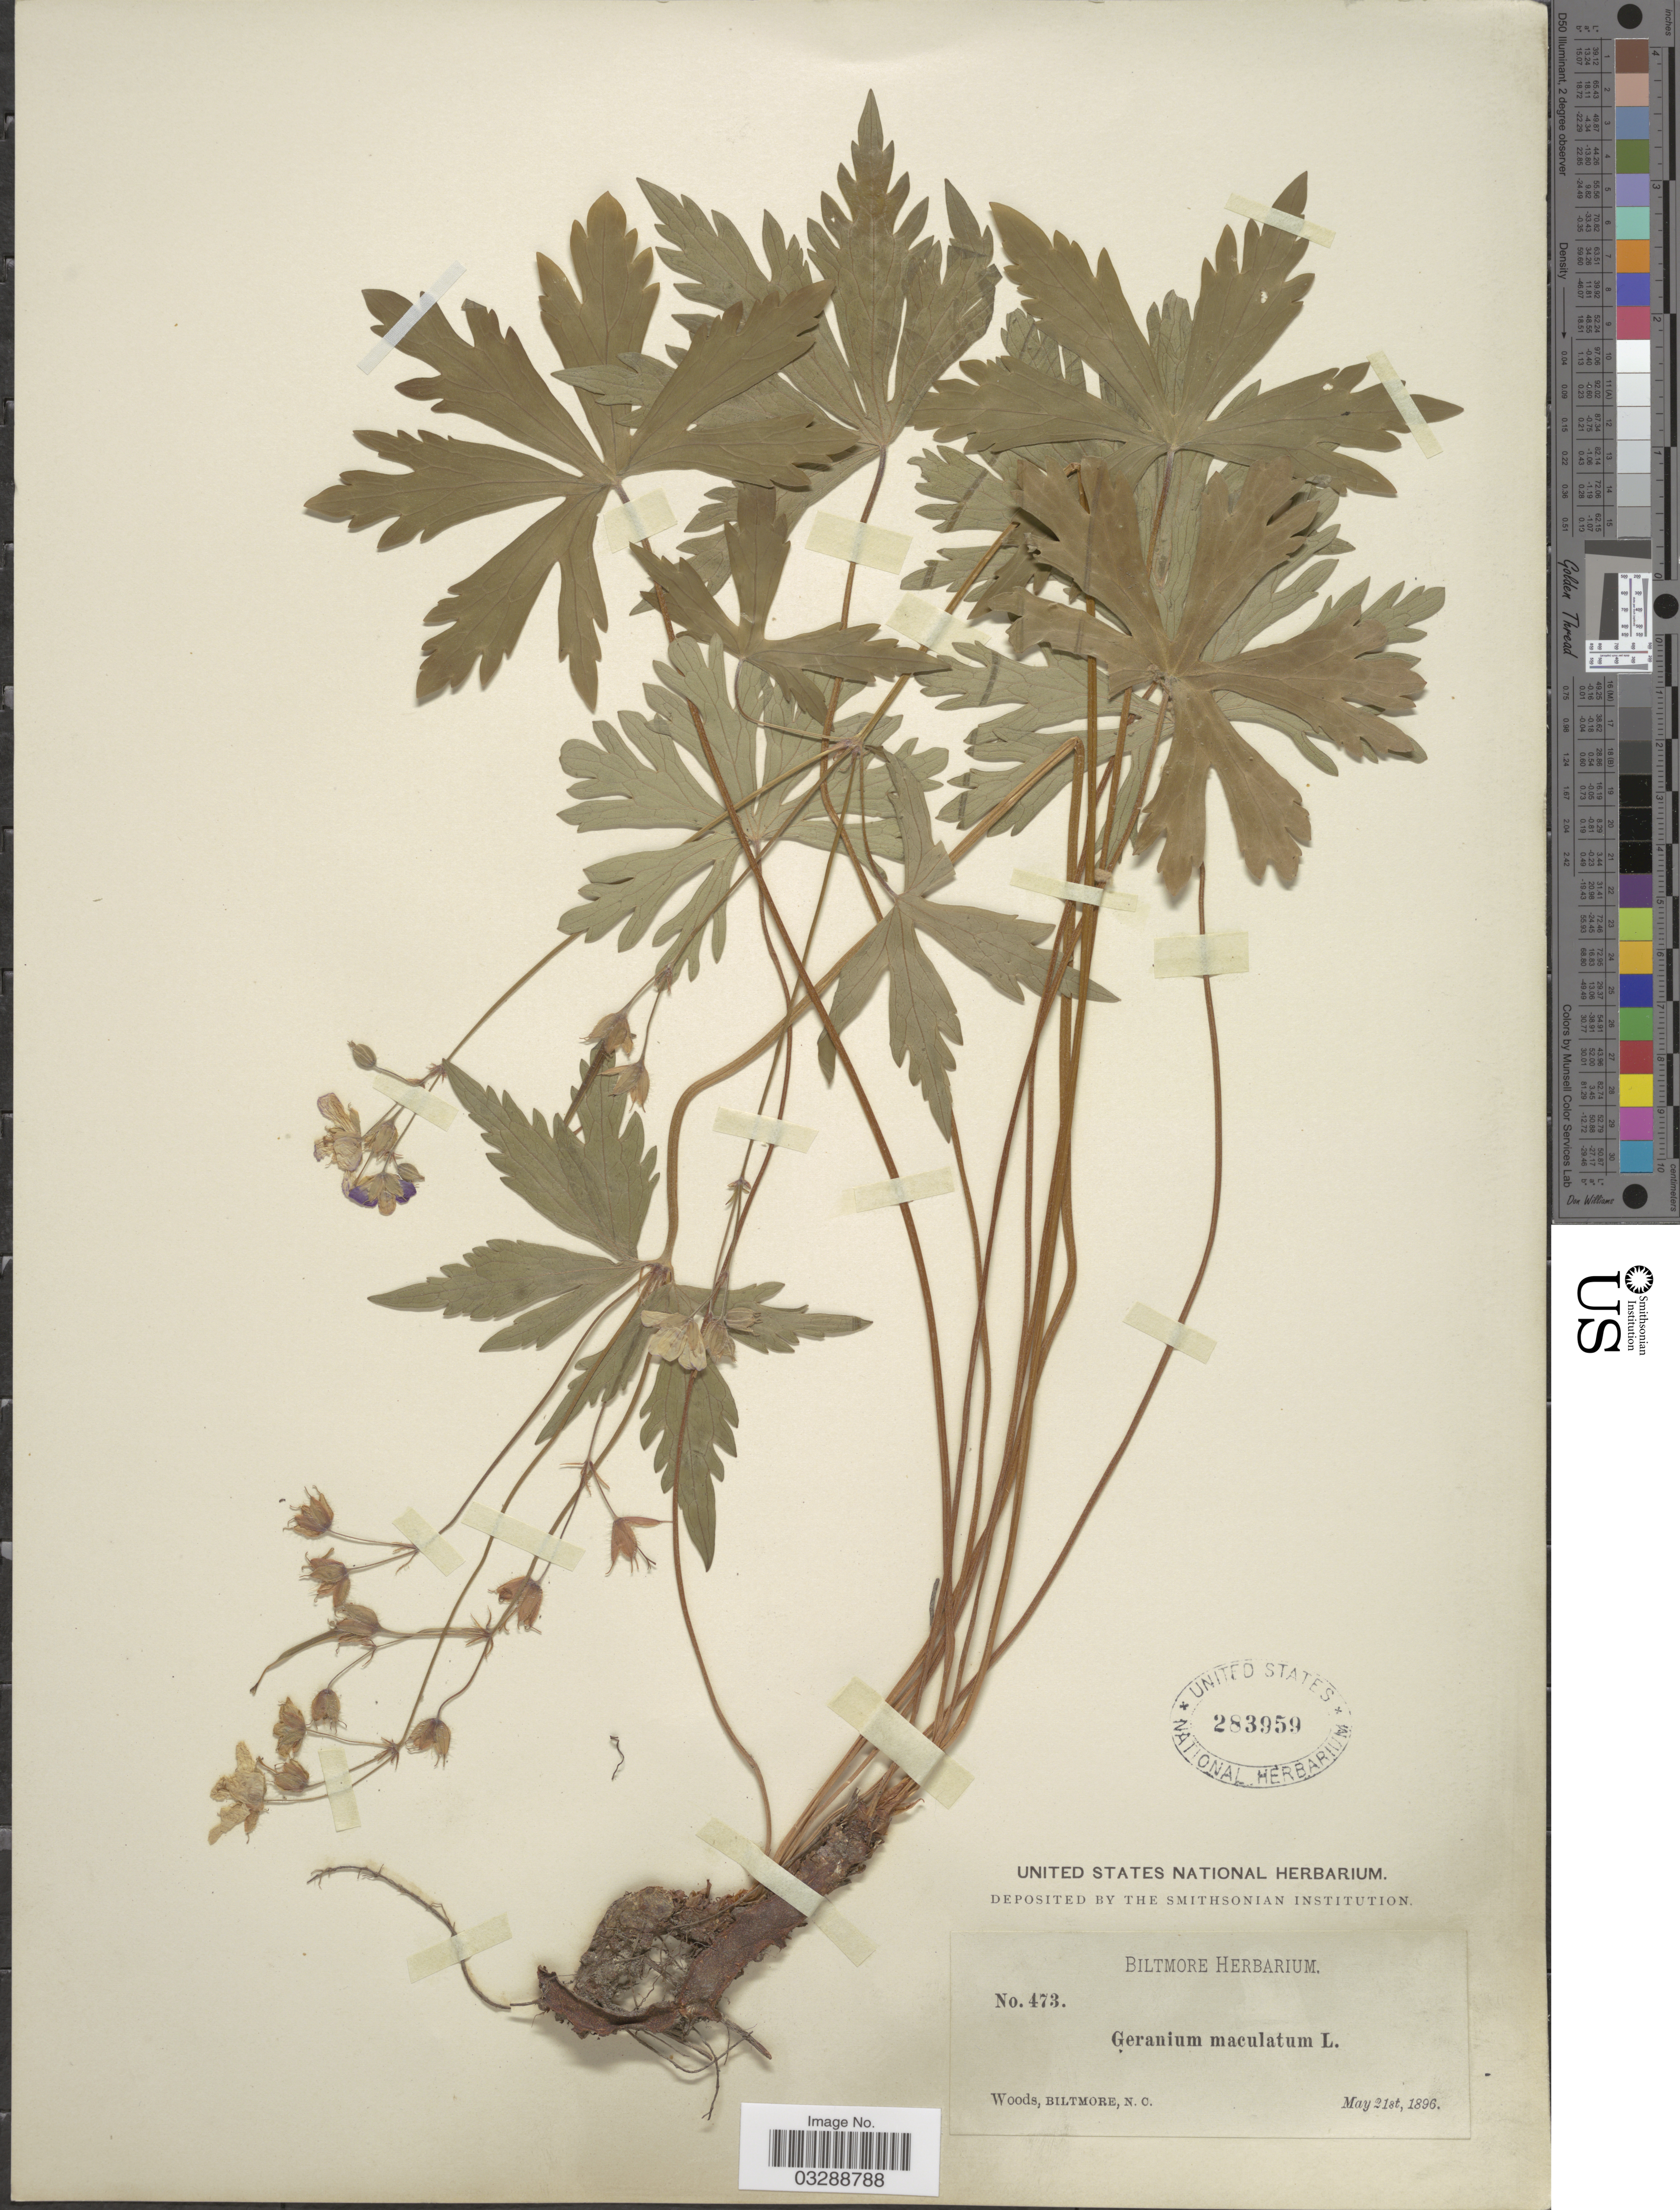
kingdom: Plantae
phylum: Tracheophyta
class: Magnoliopsida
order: Geraniales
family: Geraniaceae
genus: Geranium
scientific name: Geranium maculatum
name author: L.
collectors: ex herb. Biltmore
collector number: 473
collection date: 1896-05-21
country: United States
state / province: North Carolina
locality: Woods, Biltmore.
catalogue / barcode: US 283959